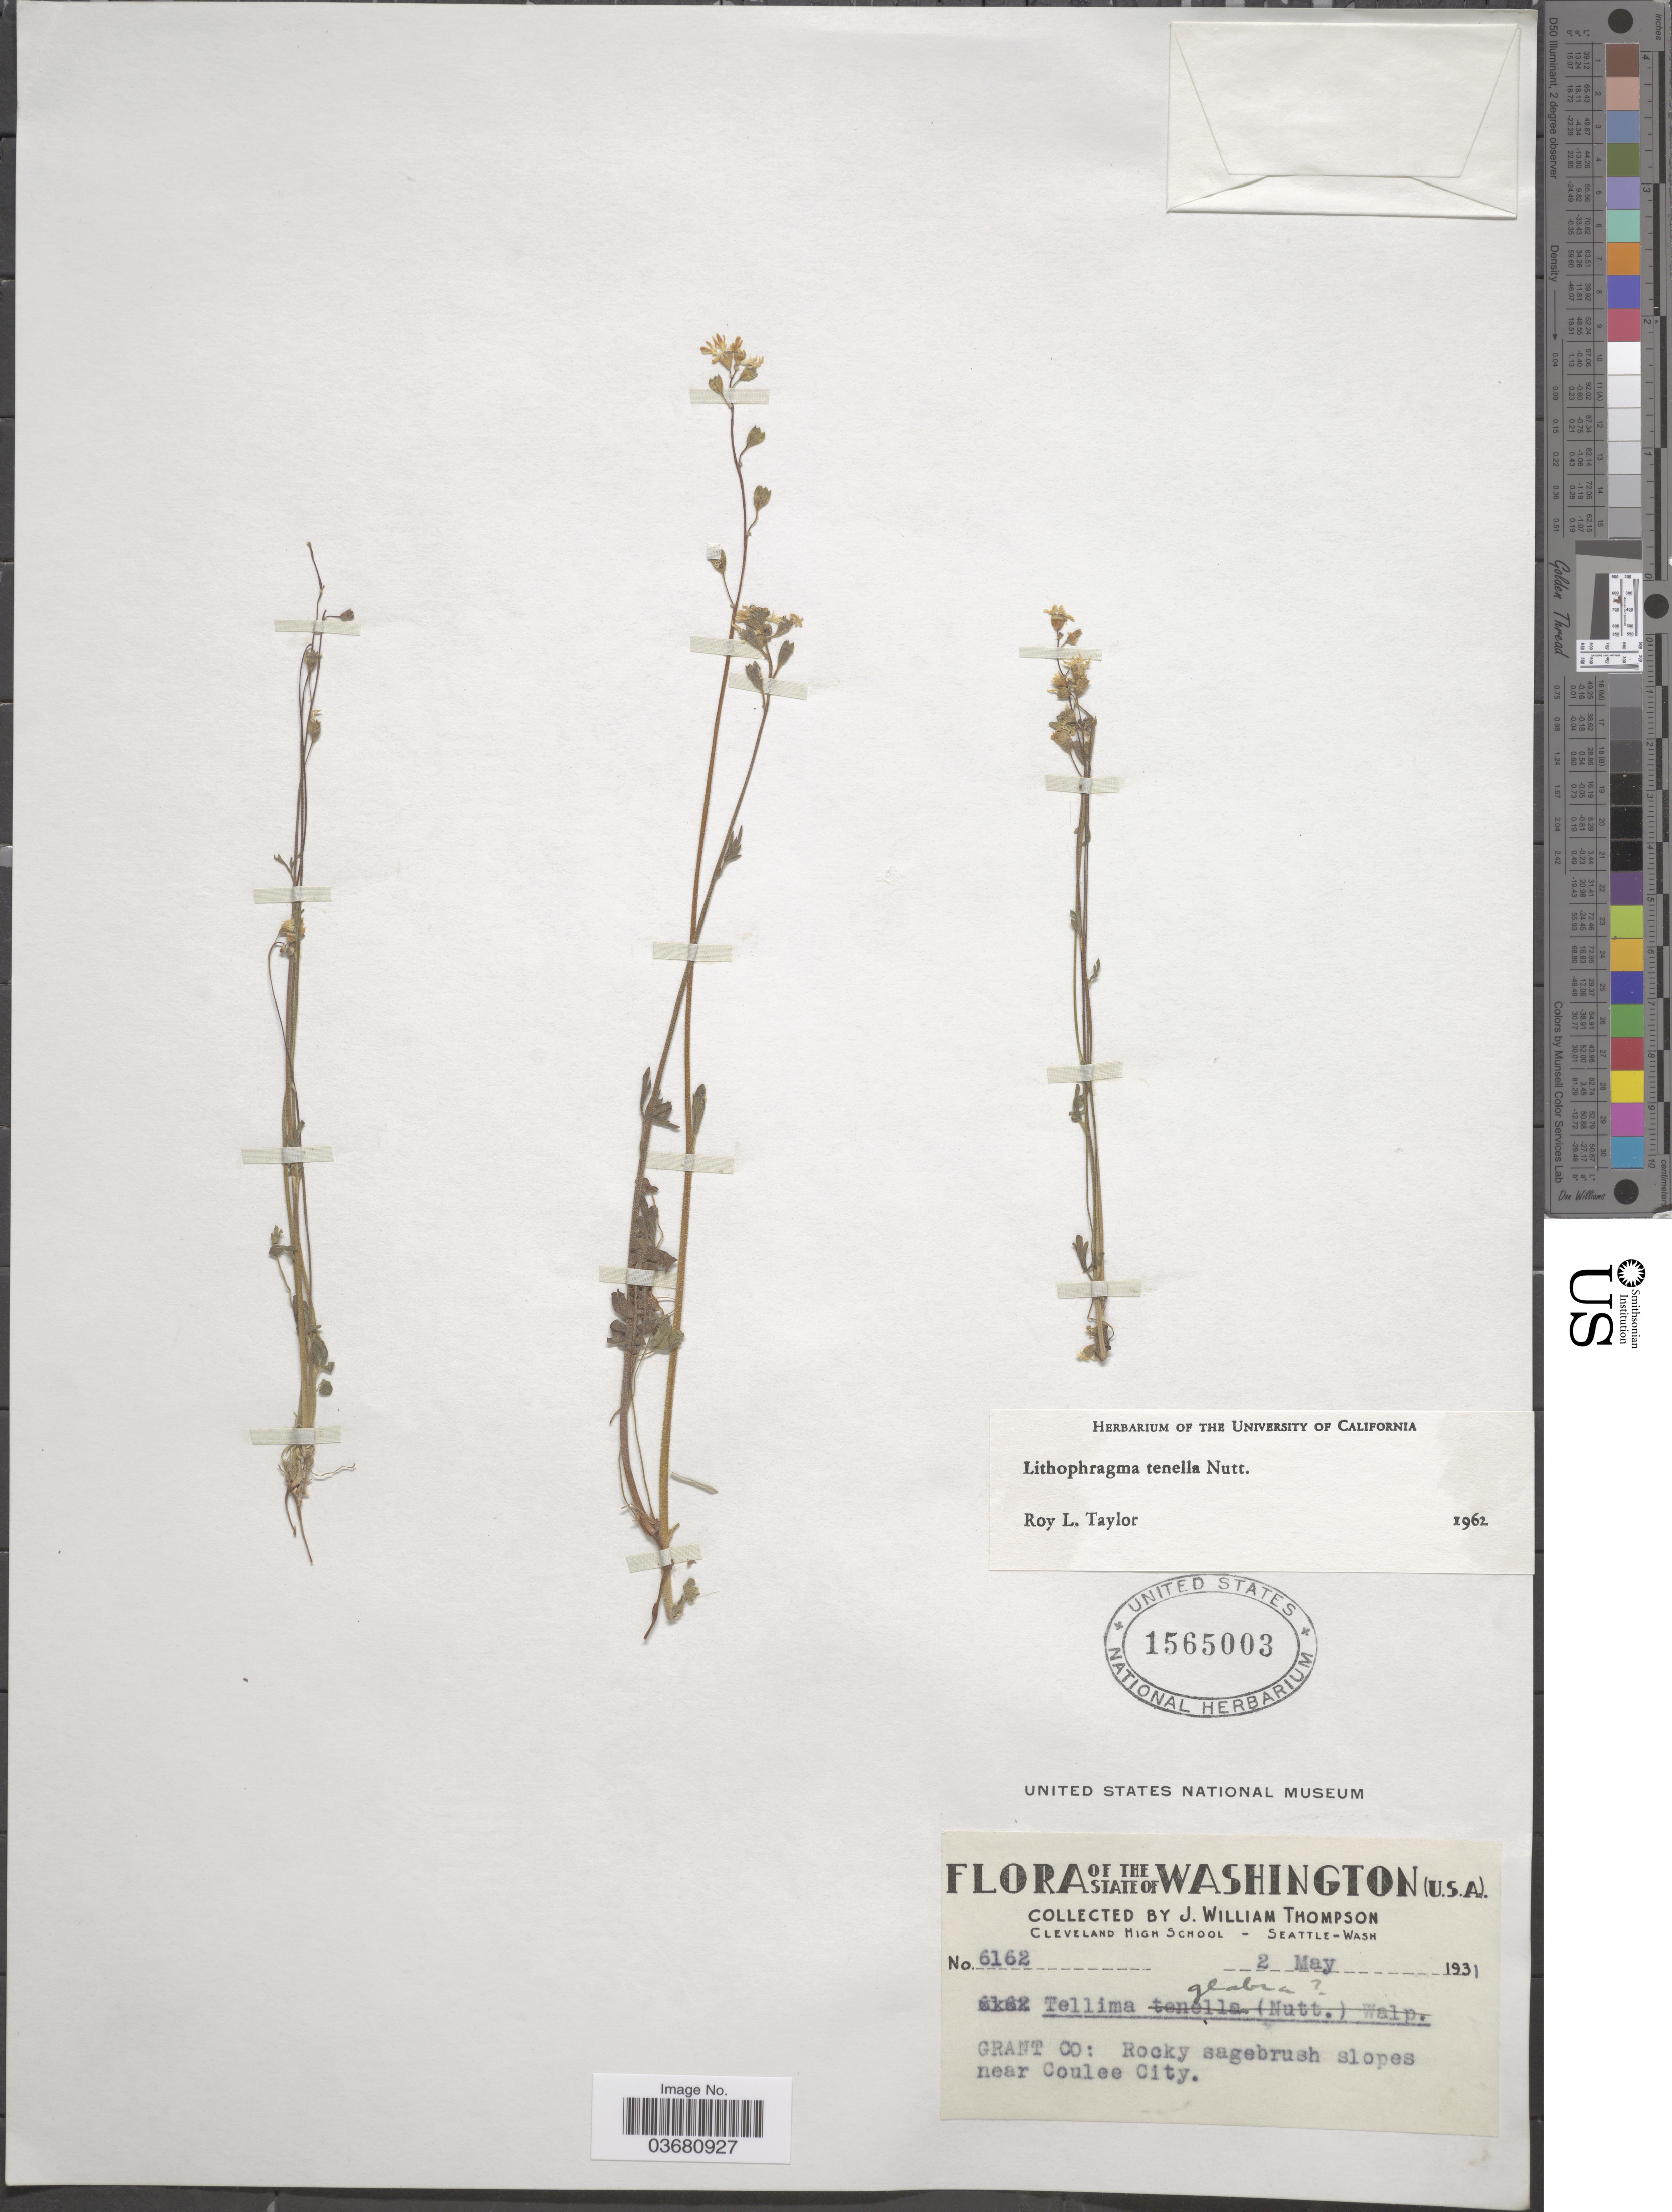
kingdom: Plantae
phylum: Tracheophyta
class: Magnoliopsida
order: Saxifragales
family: Saxifragaceae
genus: Lithophragma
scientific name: Lithophragma tenellum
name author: Nutt.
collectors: J. W. Thompson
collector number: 6162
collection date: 1931-05-02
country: United States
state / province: Washington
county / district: Grant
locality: Grant Co: Rocky sagebrush slopes near Coulee City.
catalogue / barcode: US 1565003